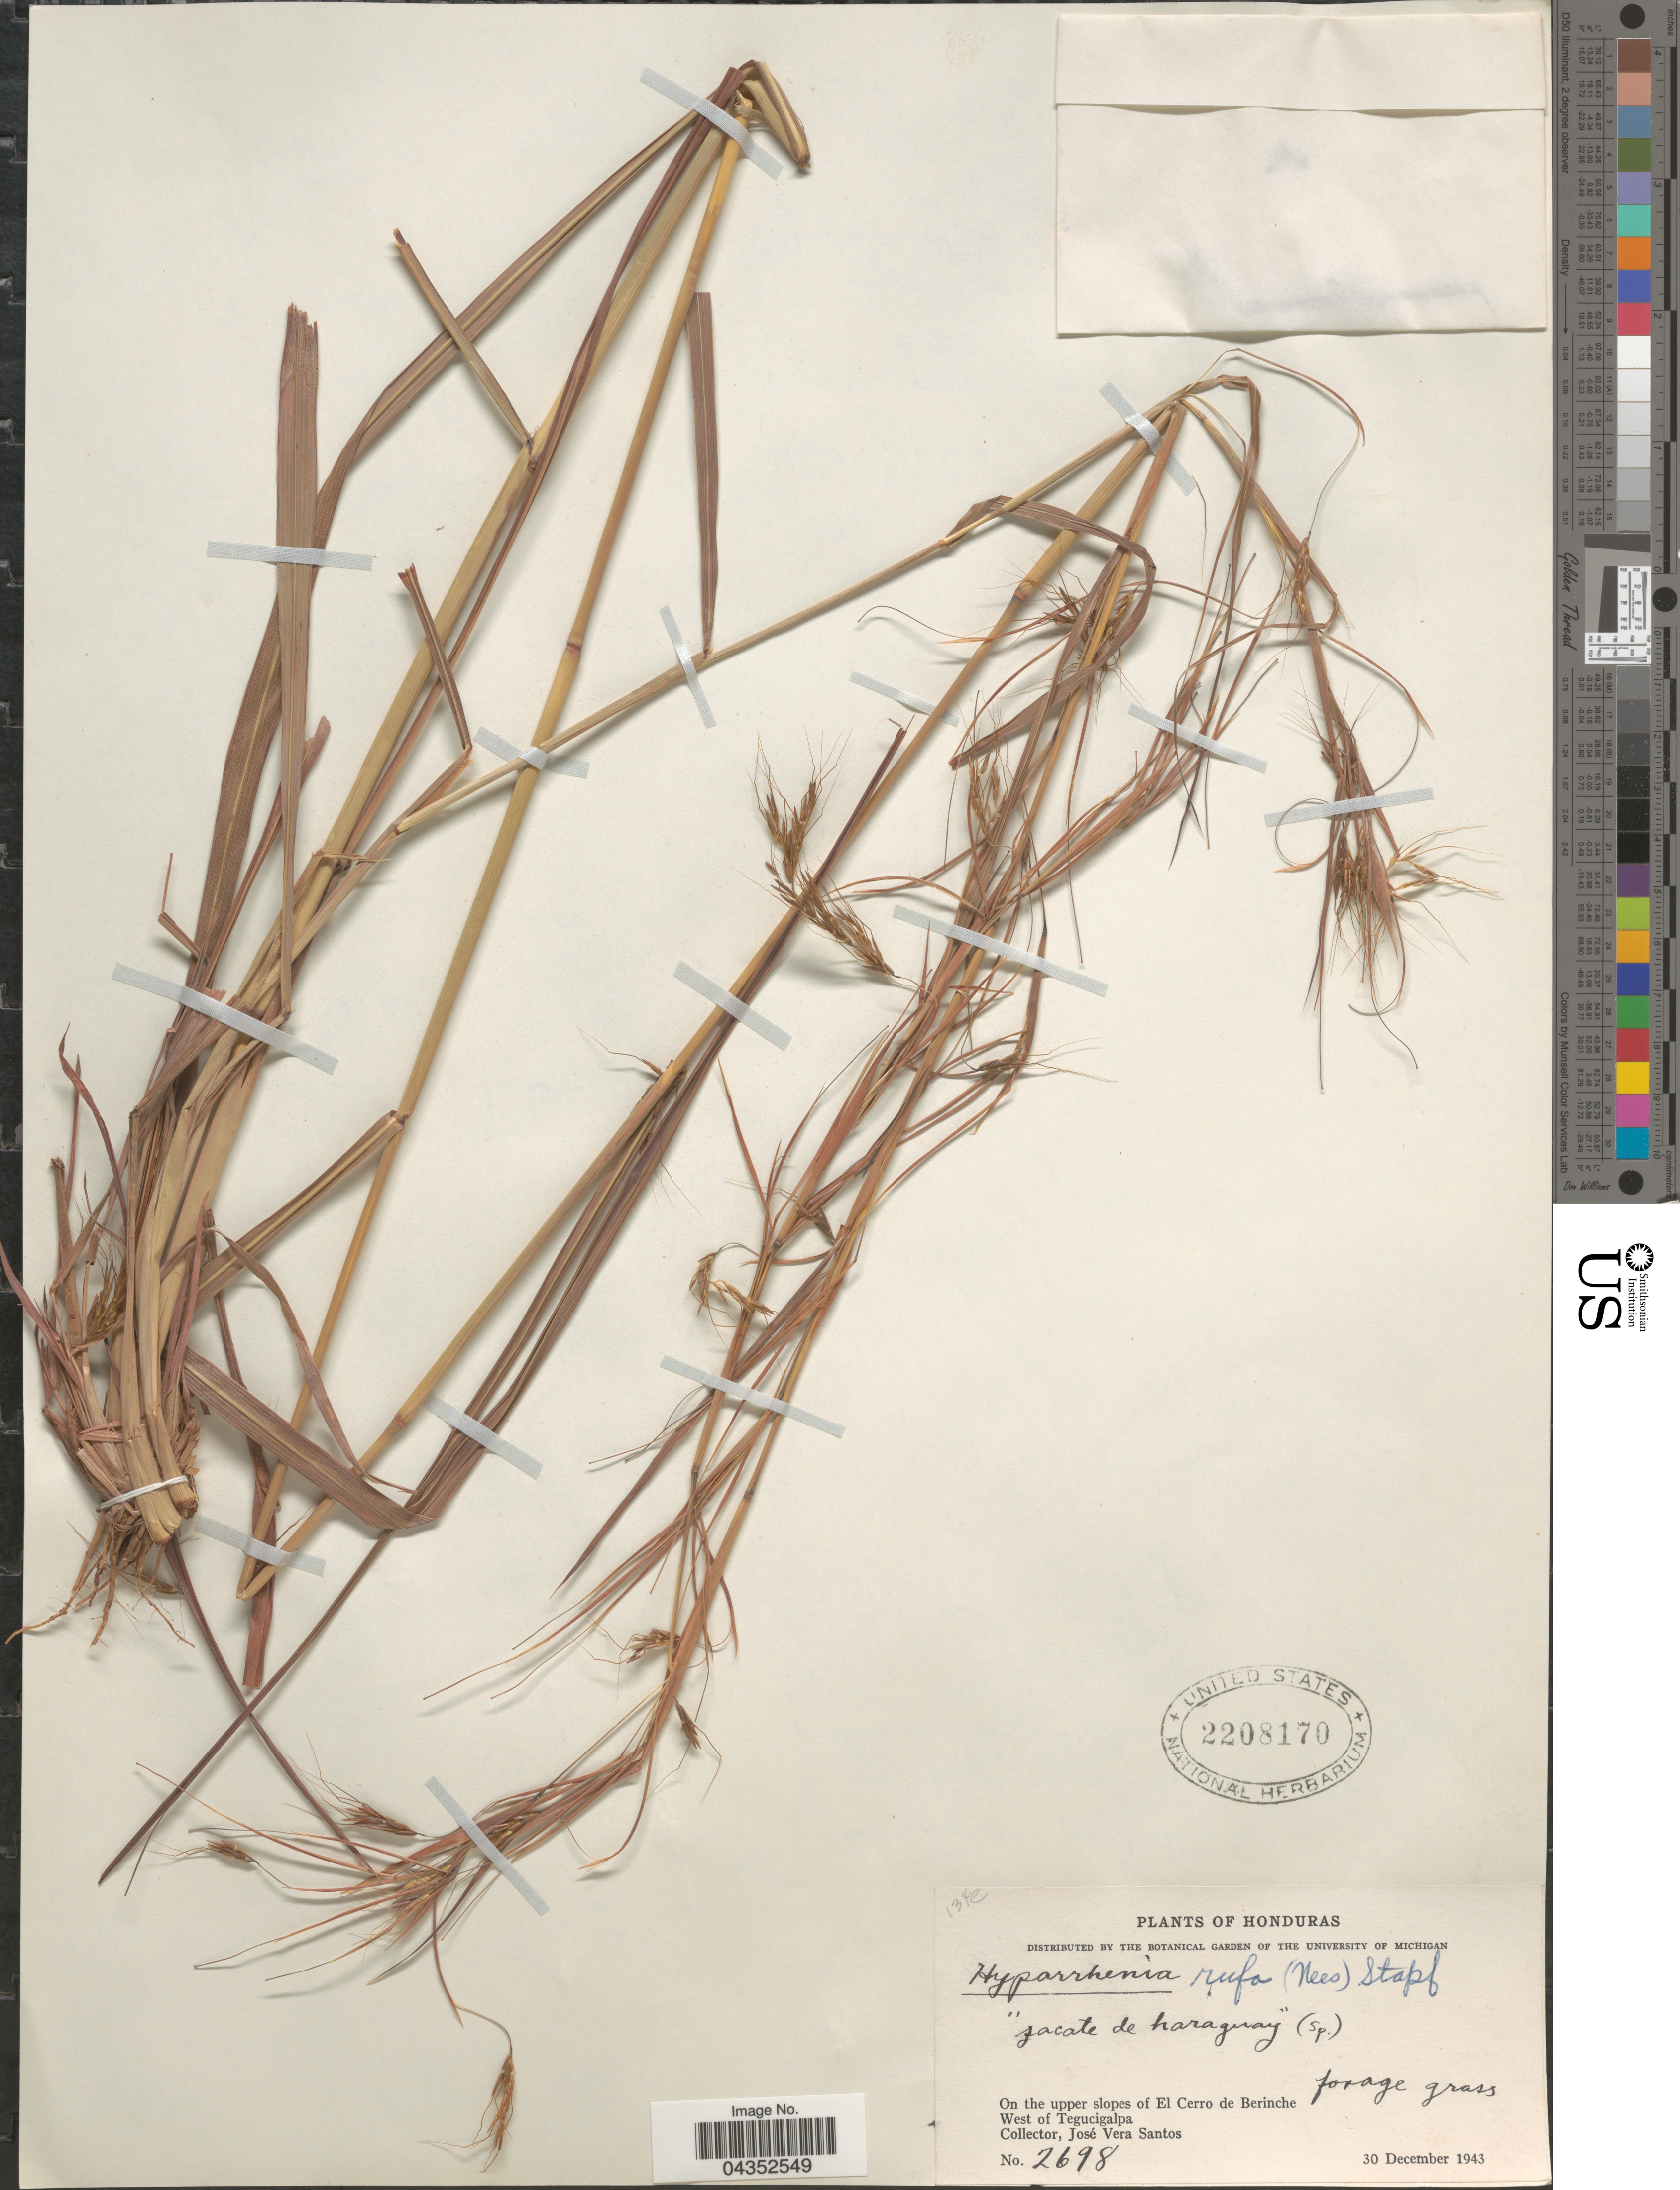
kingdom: Plantae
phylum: Tracheophyta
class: Liliopsida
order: Poales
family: Poaceae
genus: Hyparrhenia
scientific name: Hyparrhenia rufa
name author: (Nees) Stapf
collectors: J. V. Santos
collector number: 2698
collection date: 1943-12-30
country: Honduras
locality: On the upper slopes of El Cerro de Berinche. West of Tegucigalpa.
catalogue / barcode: US 2208170